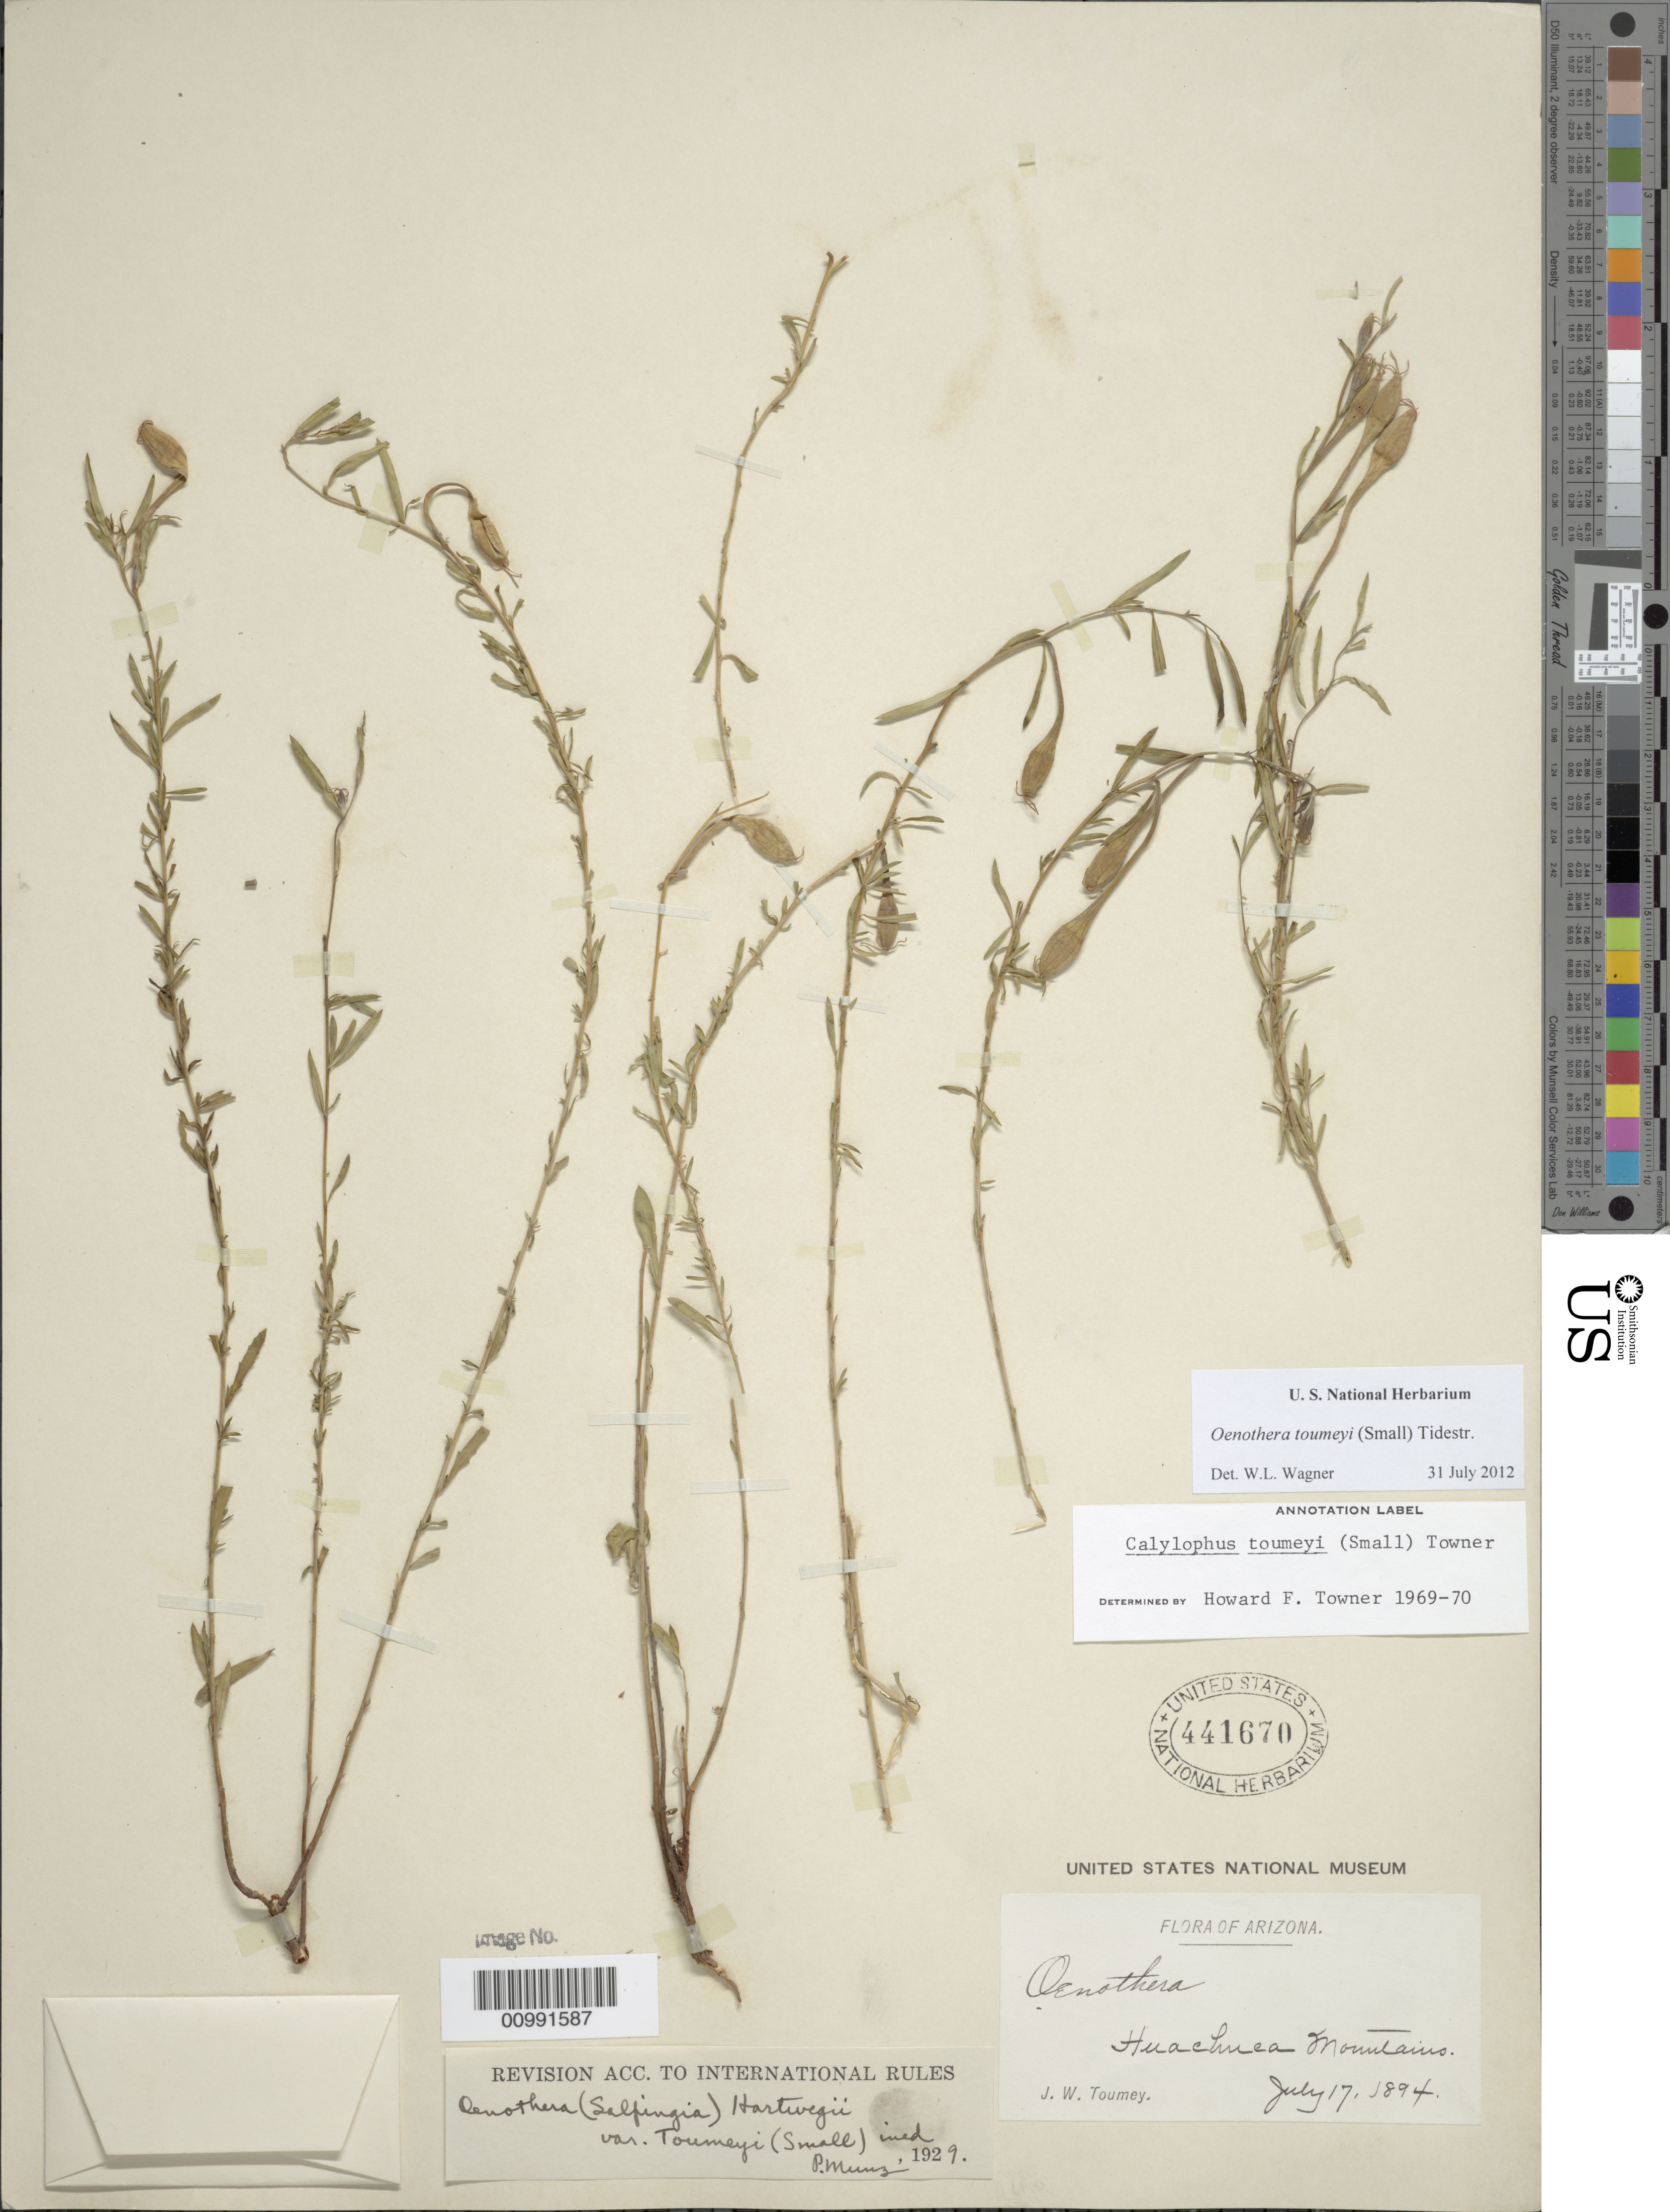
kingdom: Plantae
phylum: Tracheophyta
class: Magnoliopsida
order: Myrtales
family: Onagraceae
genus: Oenothera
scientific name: Oenothera toumeyi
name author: (Small) Tidestr.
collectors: J. W. Toumey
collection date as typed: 17 Jul 1894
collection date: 1894-07-17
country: United States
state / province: Arizona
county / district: Cochise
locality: Huachuca Mountains.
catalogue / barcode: US 441670